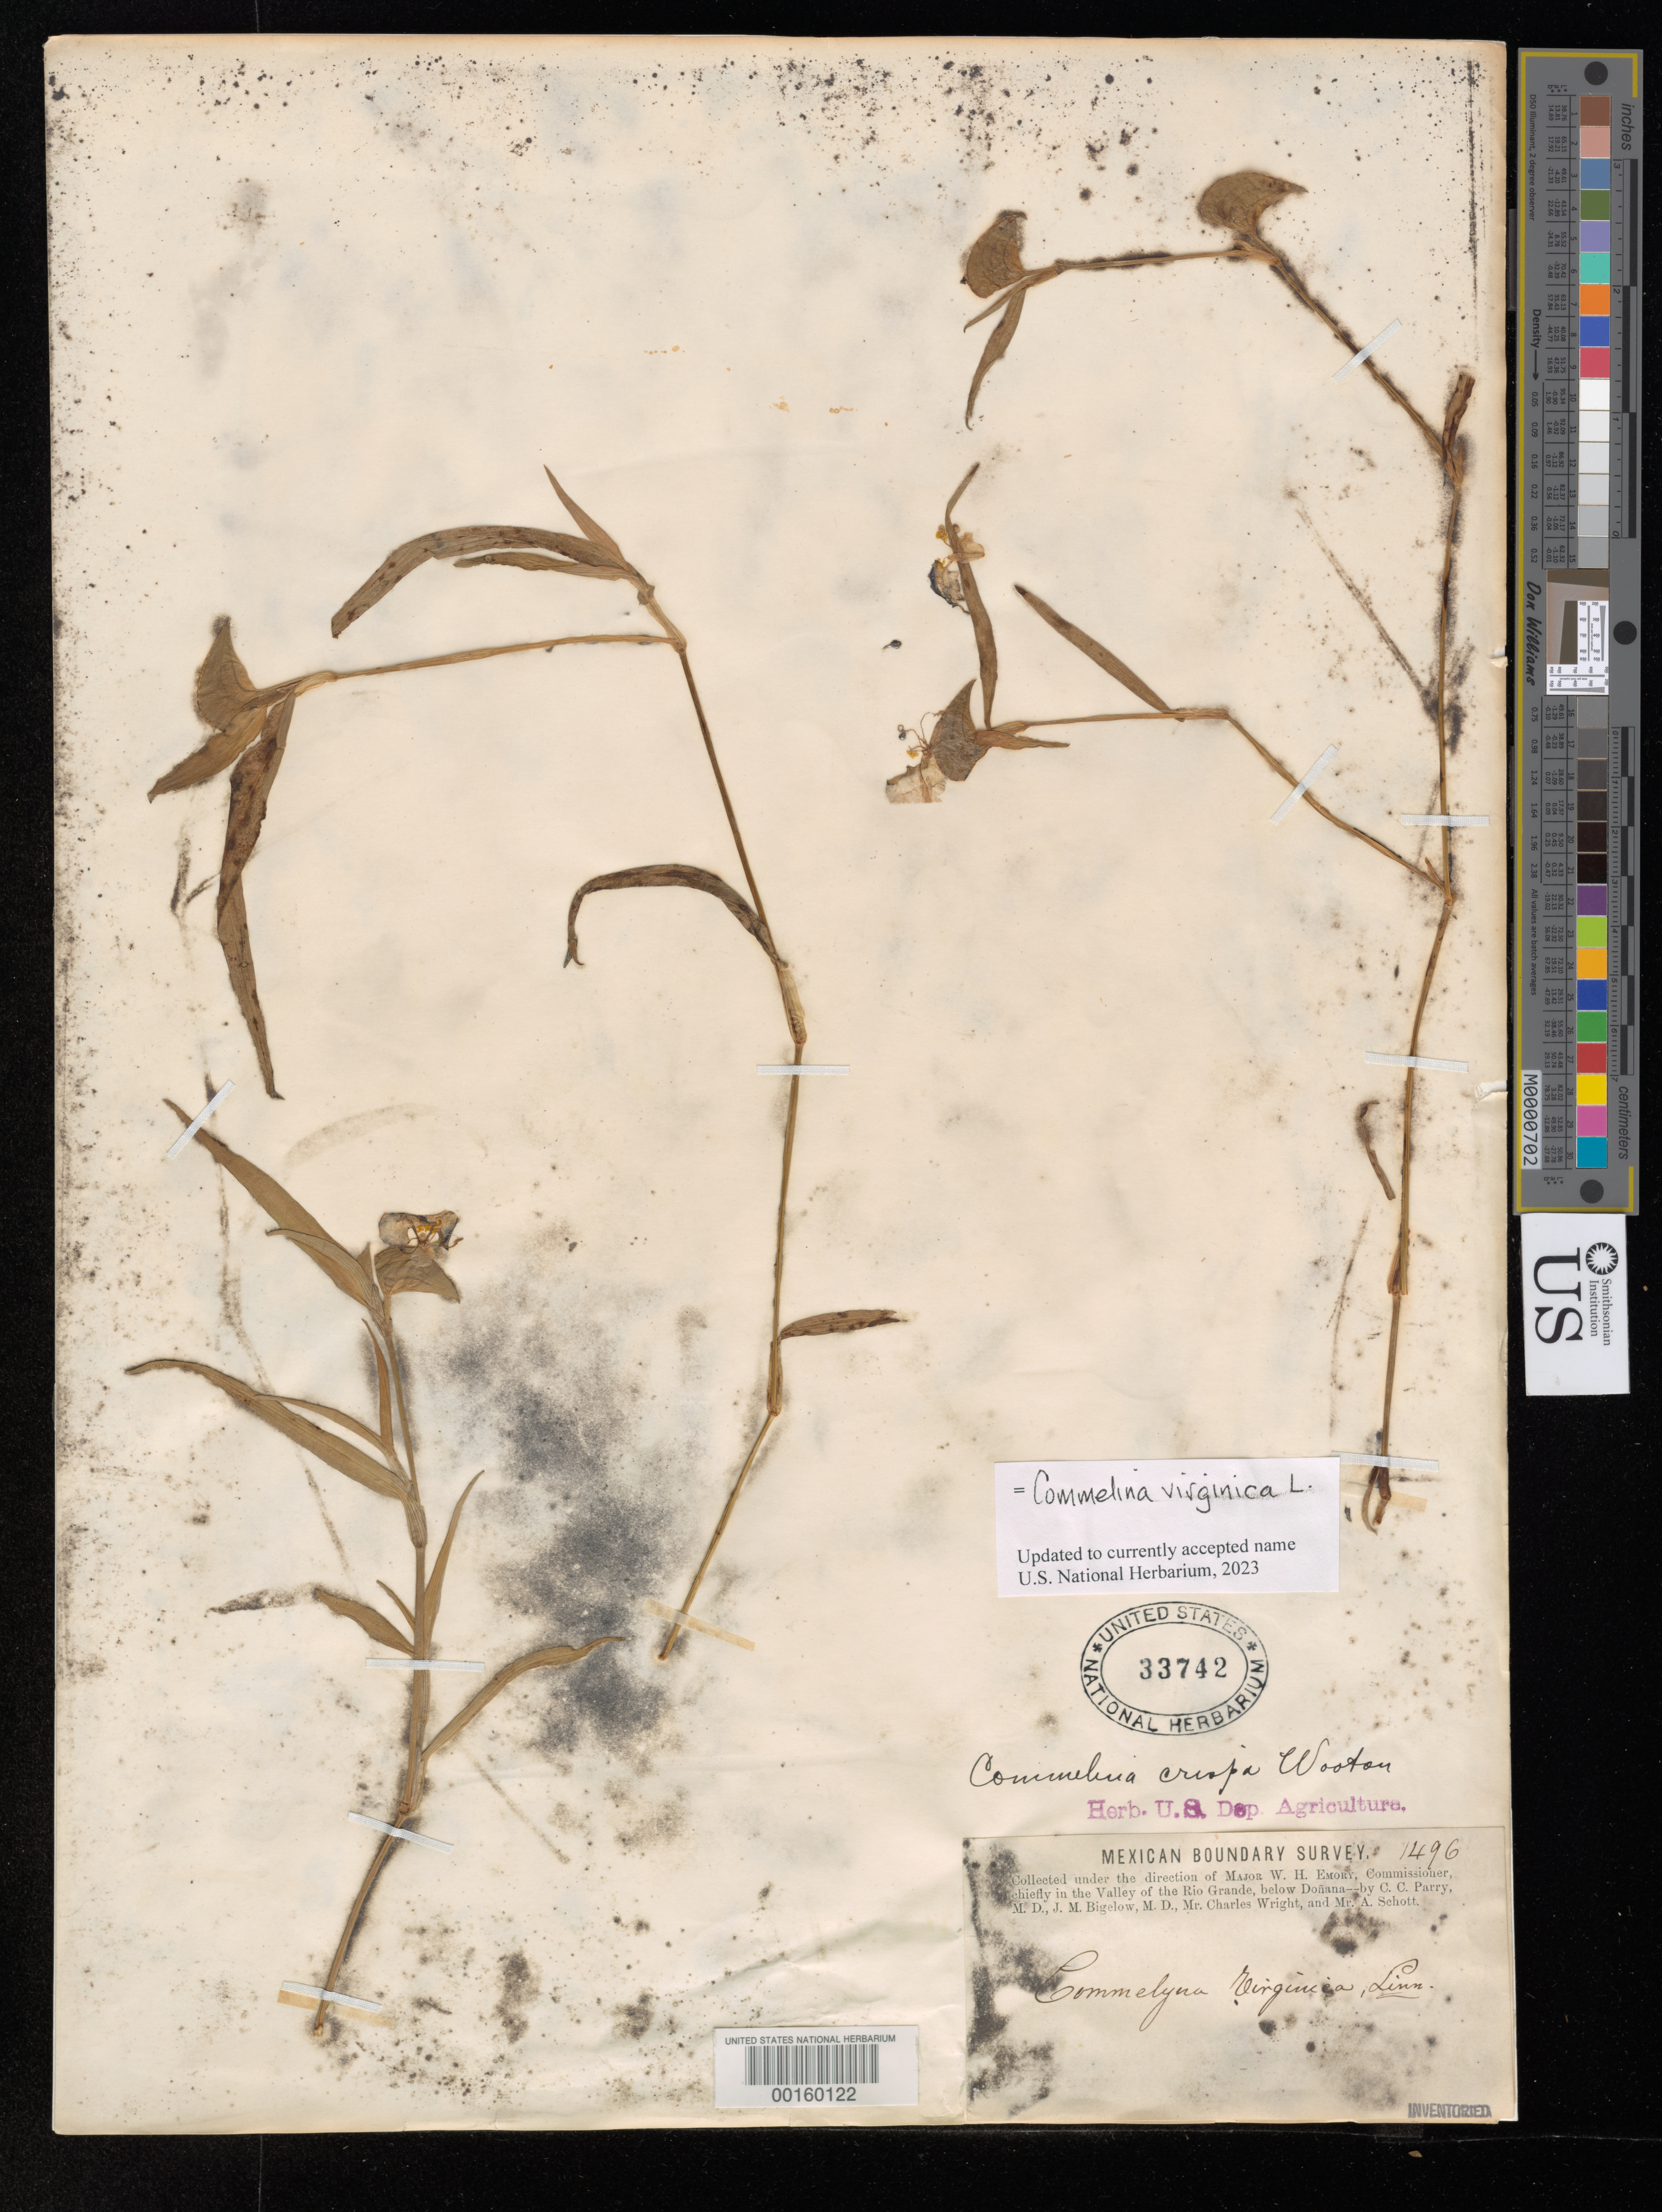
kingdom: Plantae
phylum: Tracheophyta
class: Liliopsida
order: Commelinales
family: Commelinaceae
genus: Commelina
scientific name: Commelina virginica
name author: L.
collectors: W. H. Emory, C. C. Parry, J. M. Bigelow, C. Wright & A. Schott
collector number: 1496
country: United States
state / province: New Mexico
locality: Valley of the rio grande, below donana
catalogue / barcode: US 33742